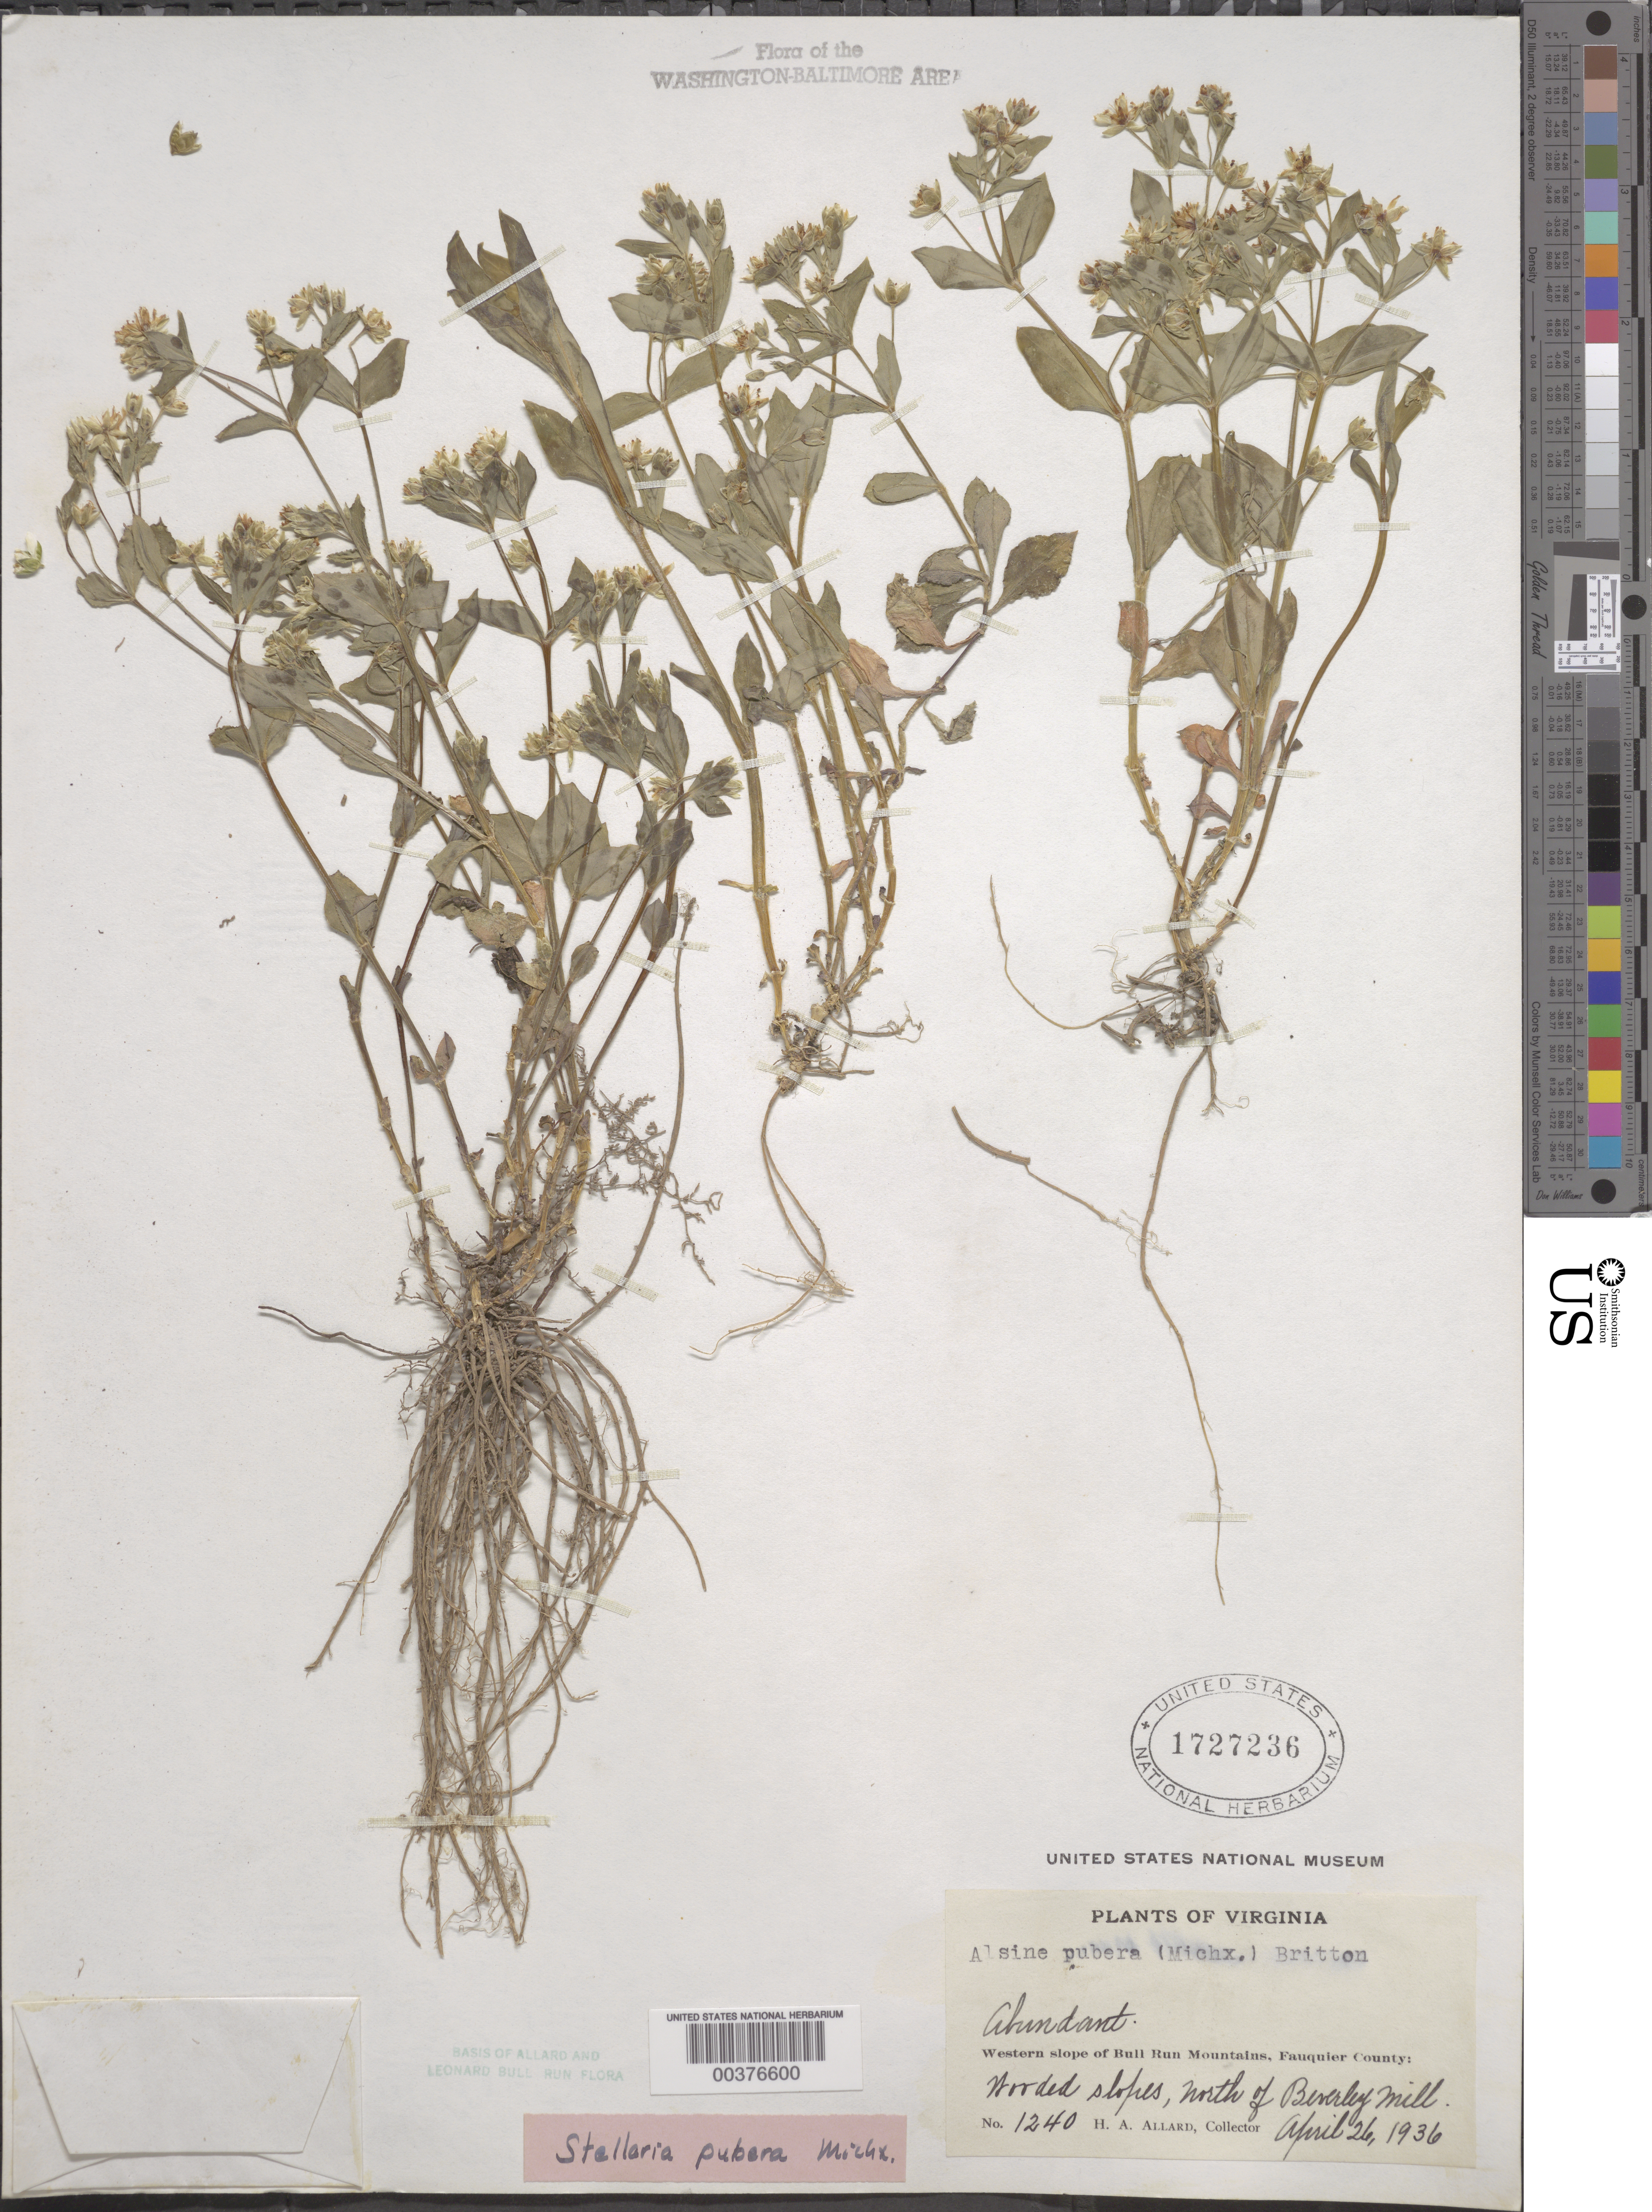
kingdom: Plantae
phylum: Tracheophyta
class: Magnoliopsida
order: Caryophyllales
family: Caryophyllaceae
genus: Stellaria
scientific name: Stellaria pubera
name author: Michx.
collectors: H. A. Allard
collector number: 1240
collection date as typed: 26 Apr 1936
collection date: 1936-04-26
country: United States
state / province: Virginia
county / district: Fauquier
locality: N of Beverley Mill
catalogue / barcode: US 1727236